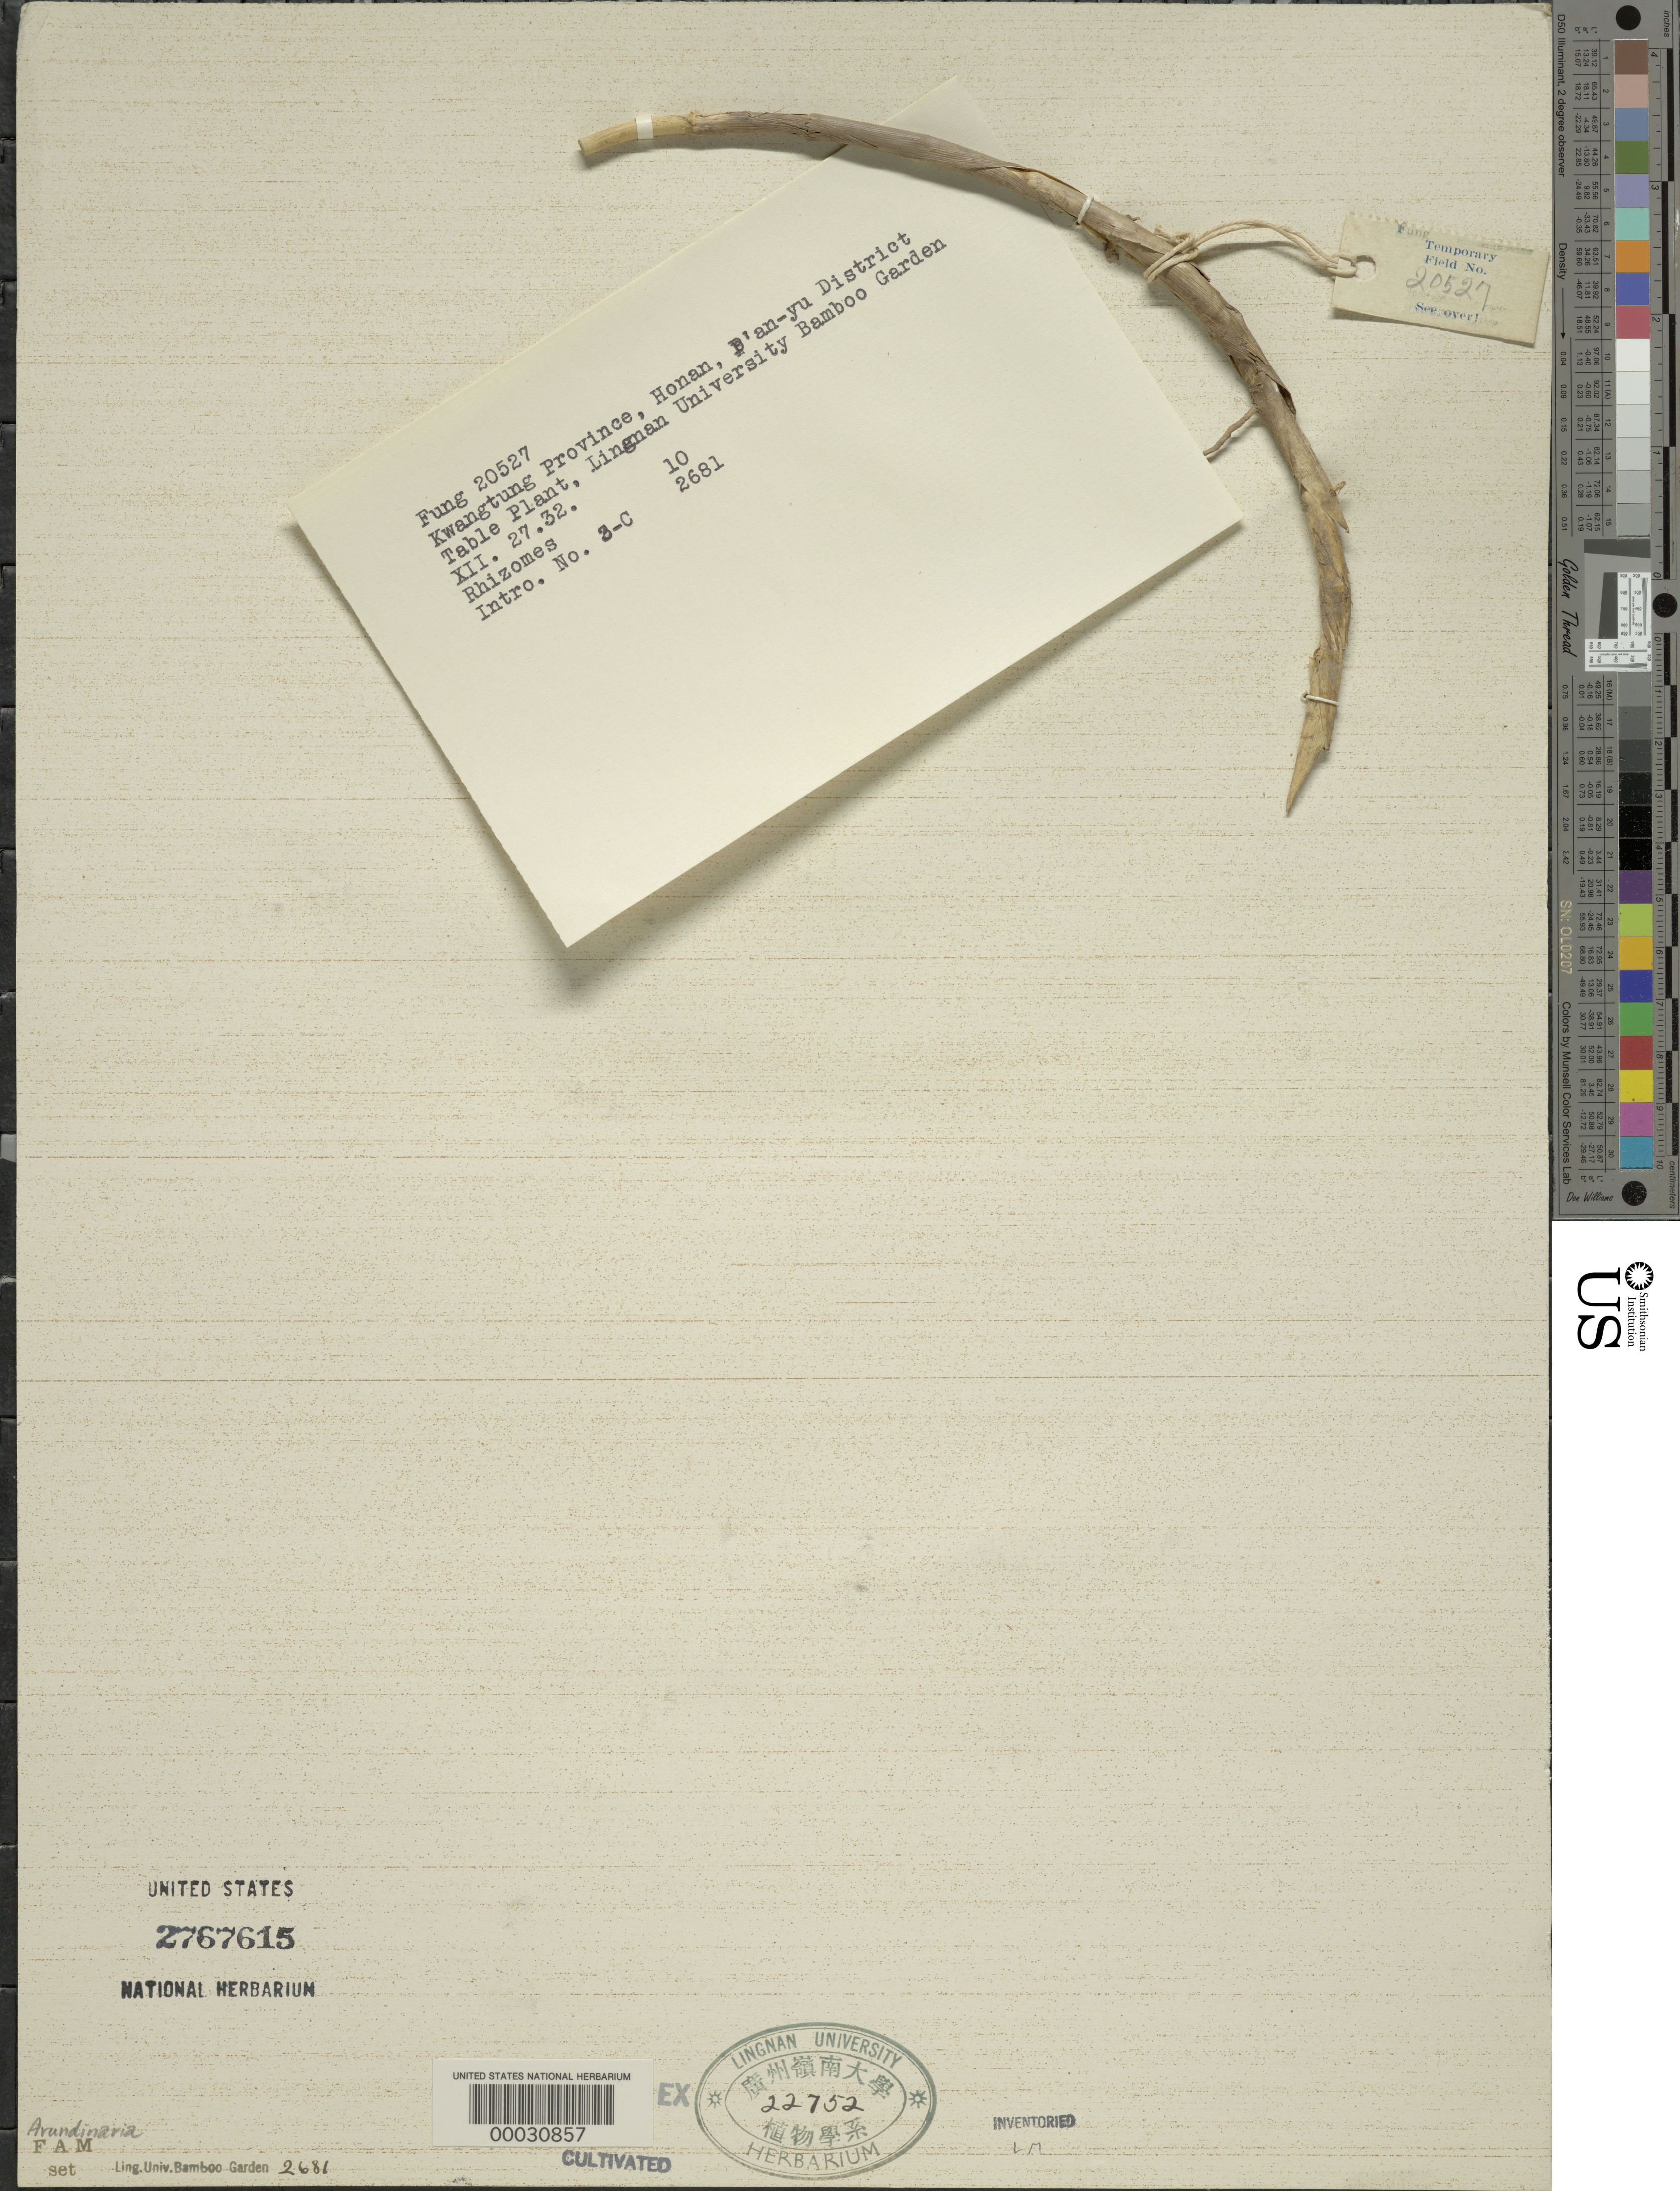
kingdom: Plantae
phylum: Tracheophyta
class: Liliopsida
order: Poales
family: Poaceae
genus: Arundinaria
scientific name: Arundinaria sp.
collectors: H. L. Fung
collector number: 20527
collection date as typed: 27 Dec 1932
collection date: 1932-12-27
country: China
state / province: Guangdong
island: Honam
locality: Lingnan university bamboo garden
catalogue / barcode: US 2767615